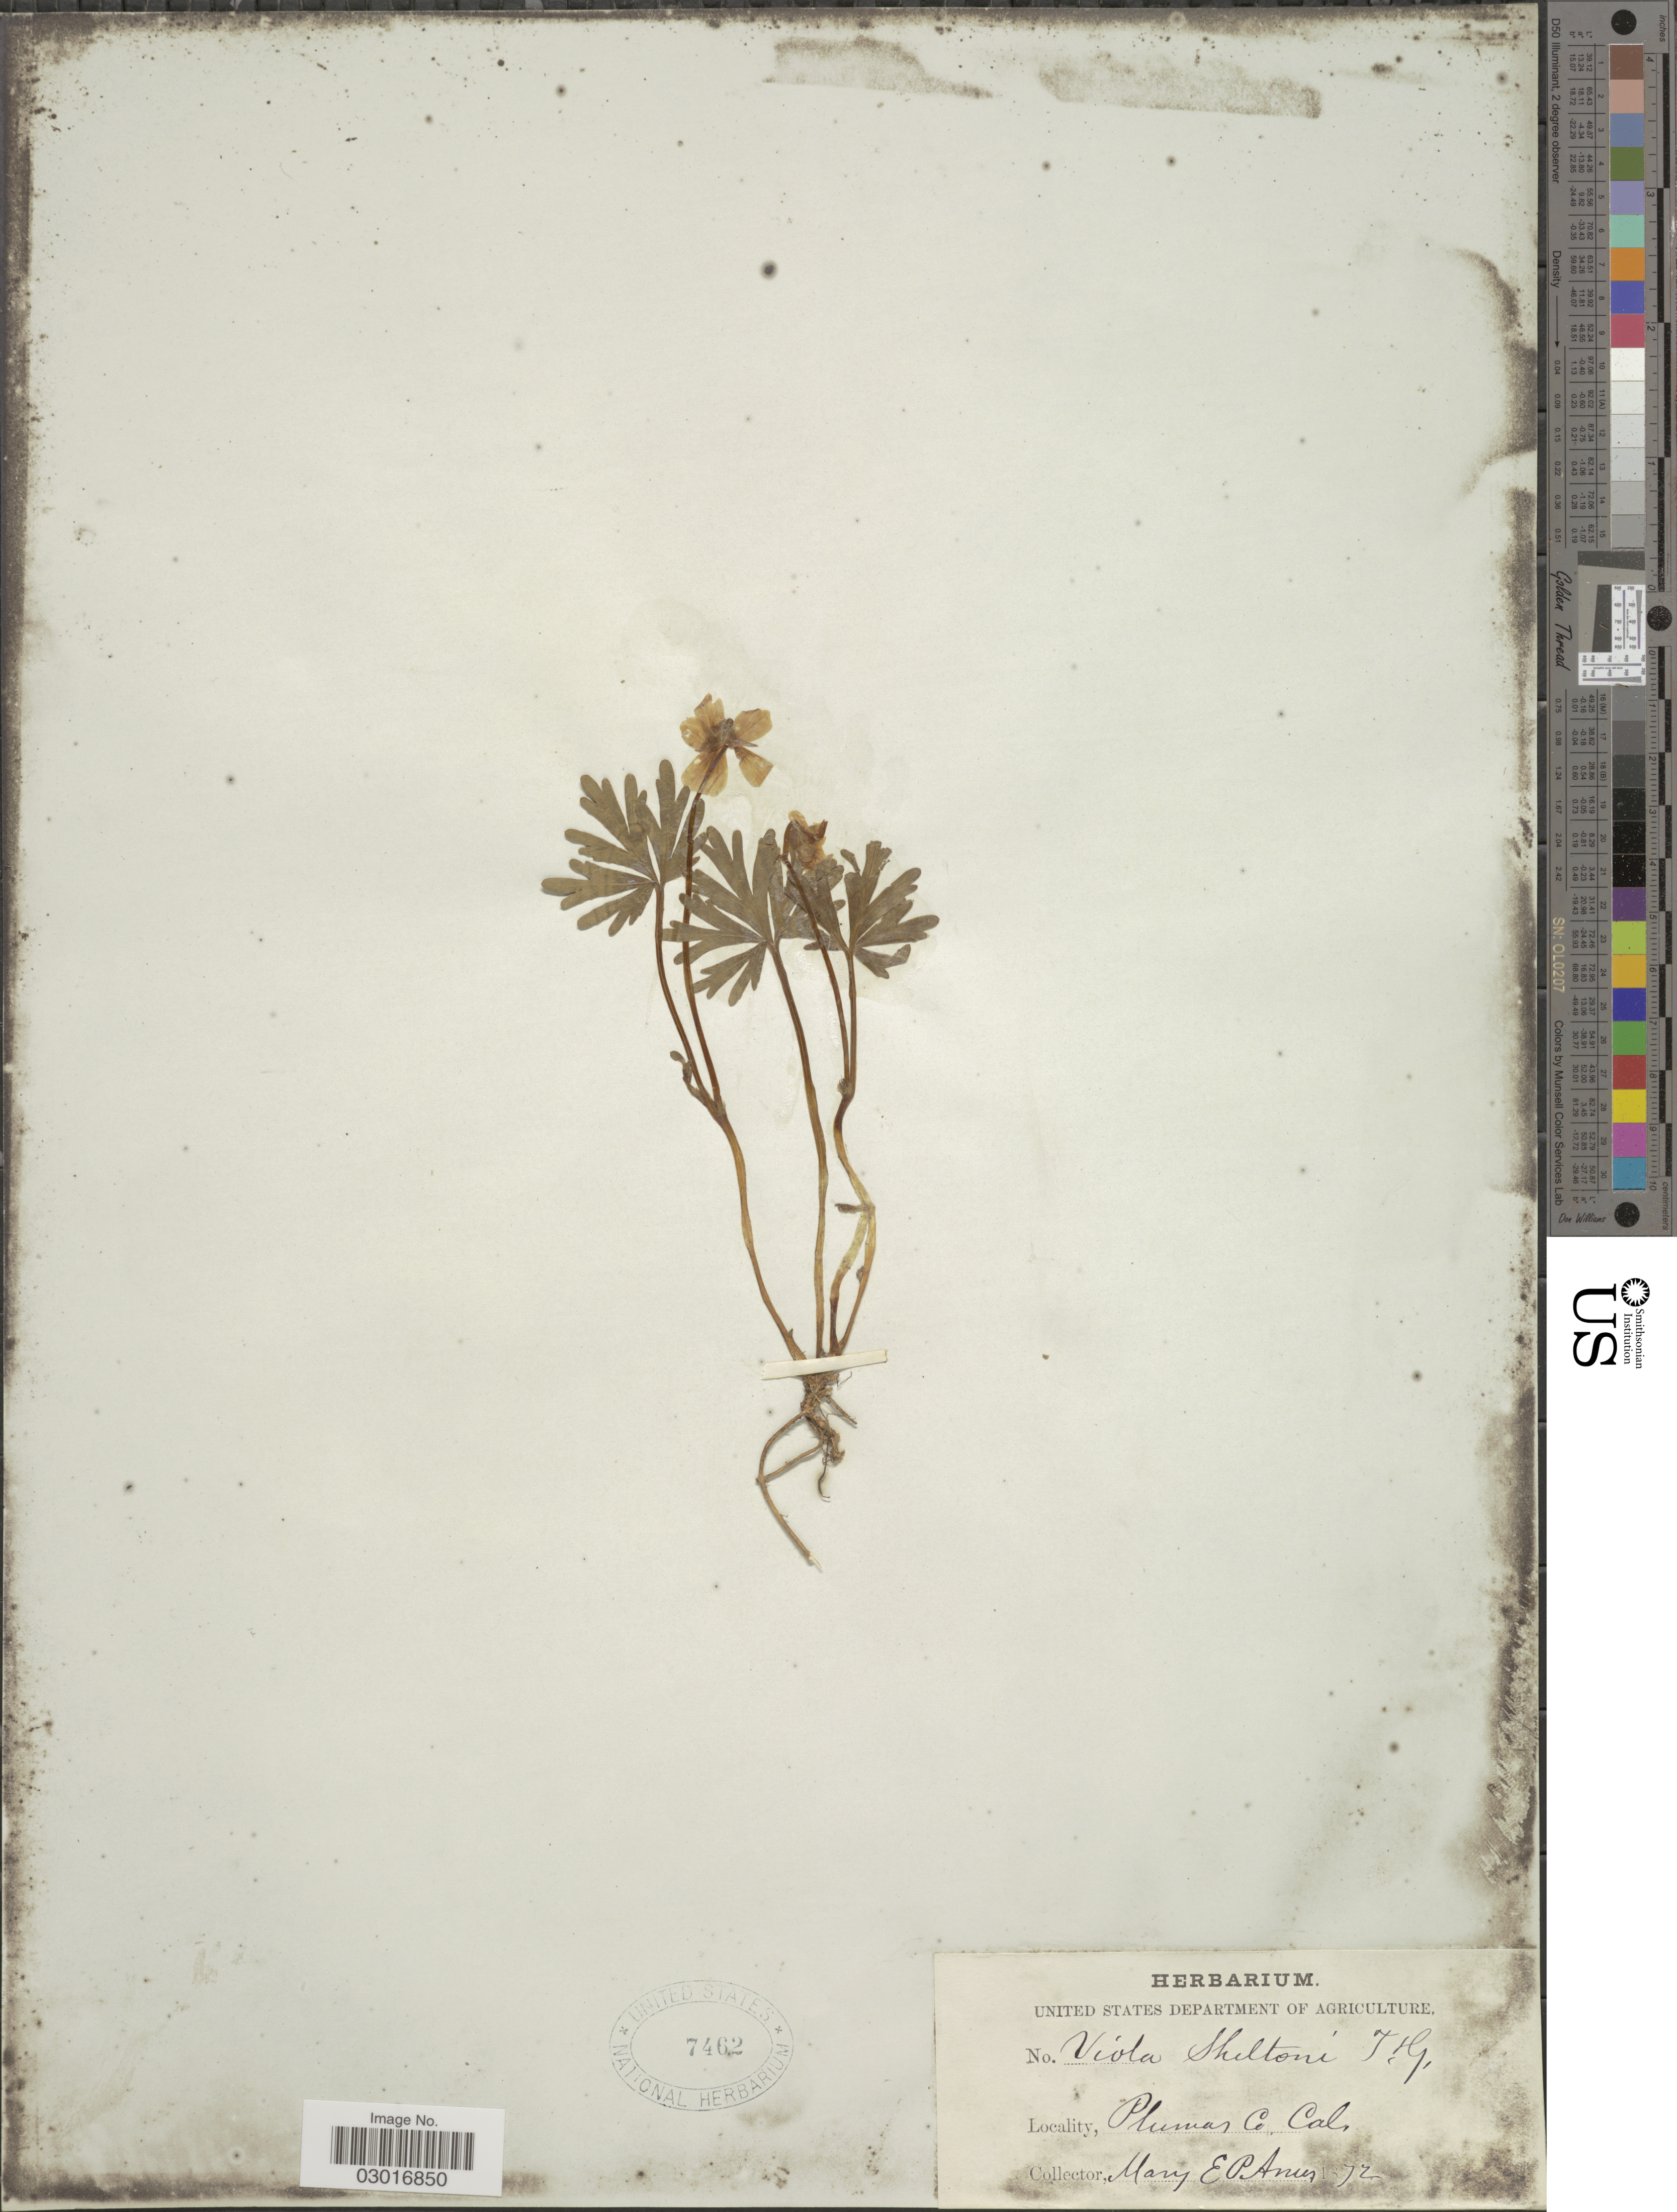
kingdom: Plantae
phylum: Tracheophyta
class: Magnoliopsida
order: Malpighiales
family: Violaceae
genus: Viola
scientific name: Viola sheltonii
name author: Torr.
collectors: M. E. P. Ames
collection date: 1872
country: United States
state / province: California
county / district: Plumas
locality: Plumas Co.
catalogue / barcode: US 7462